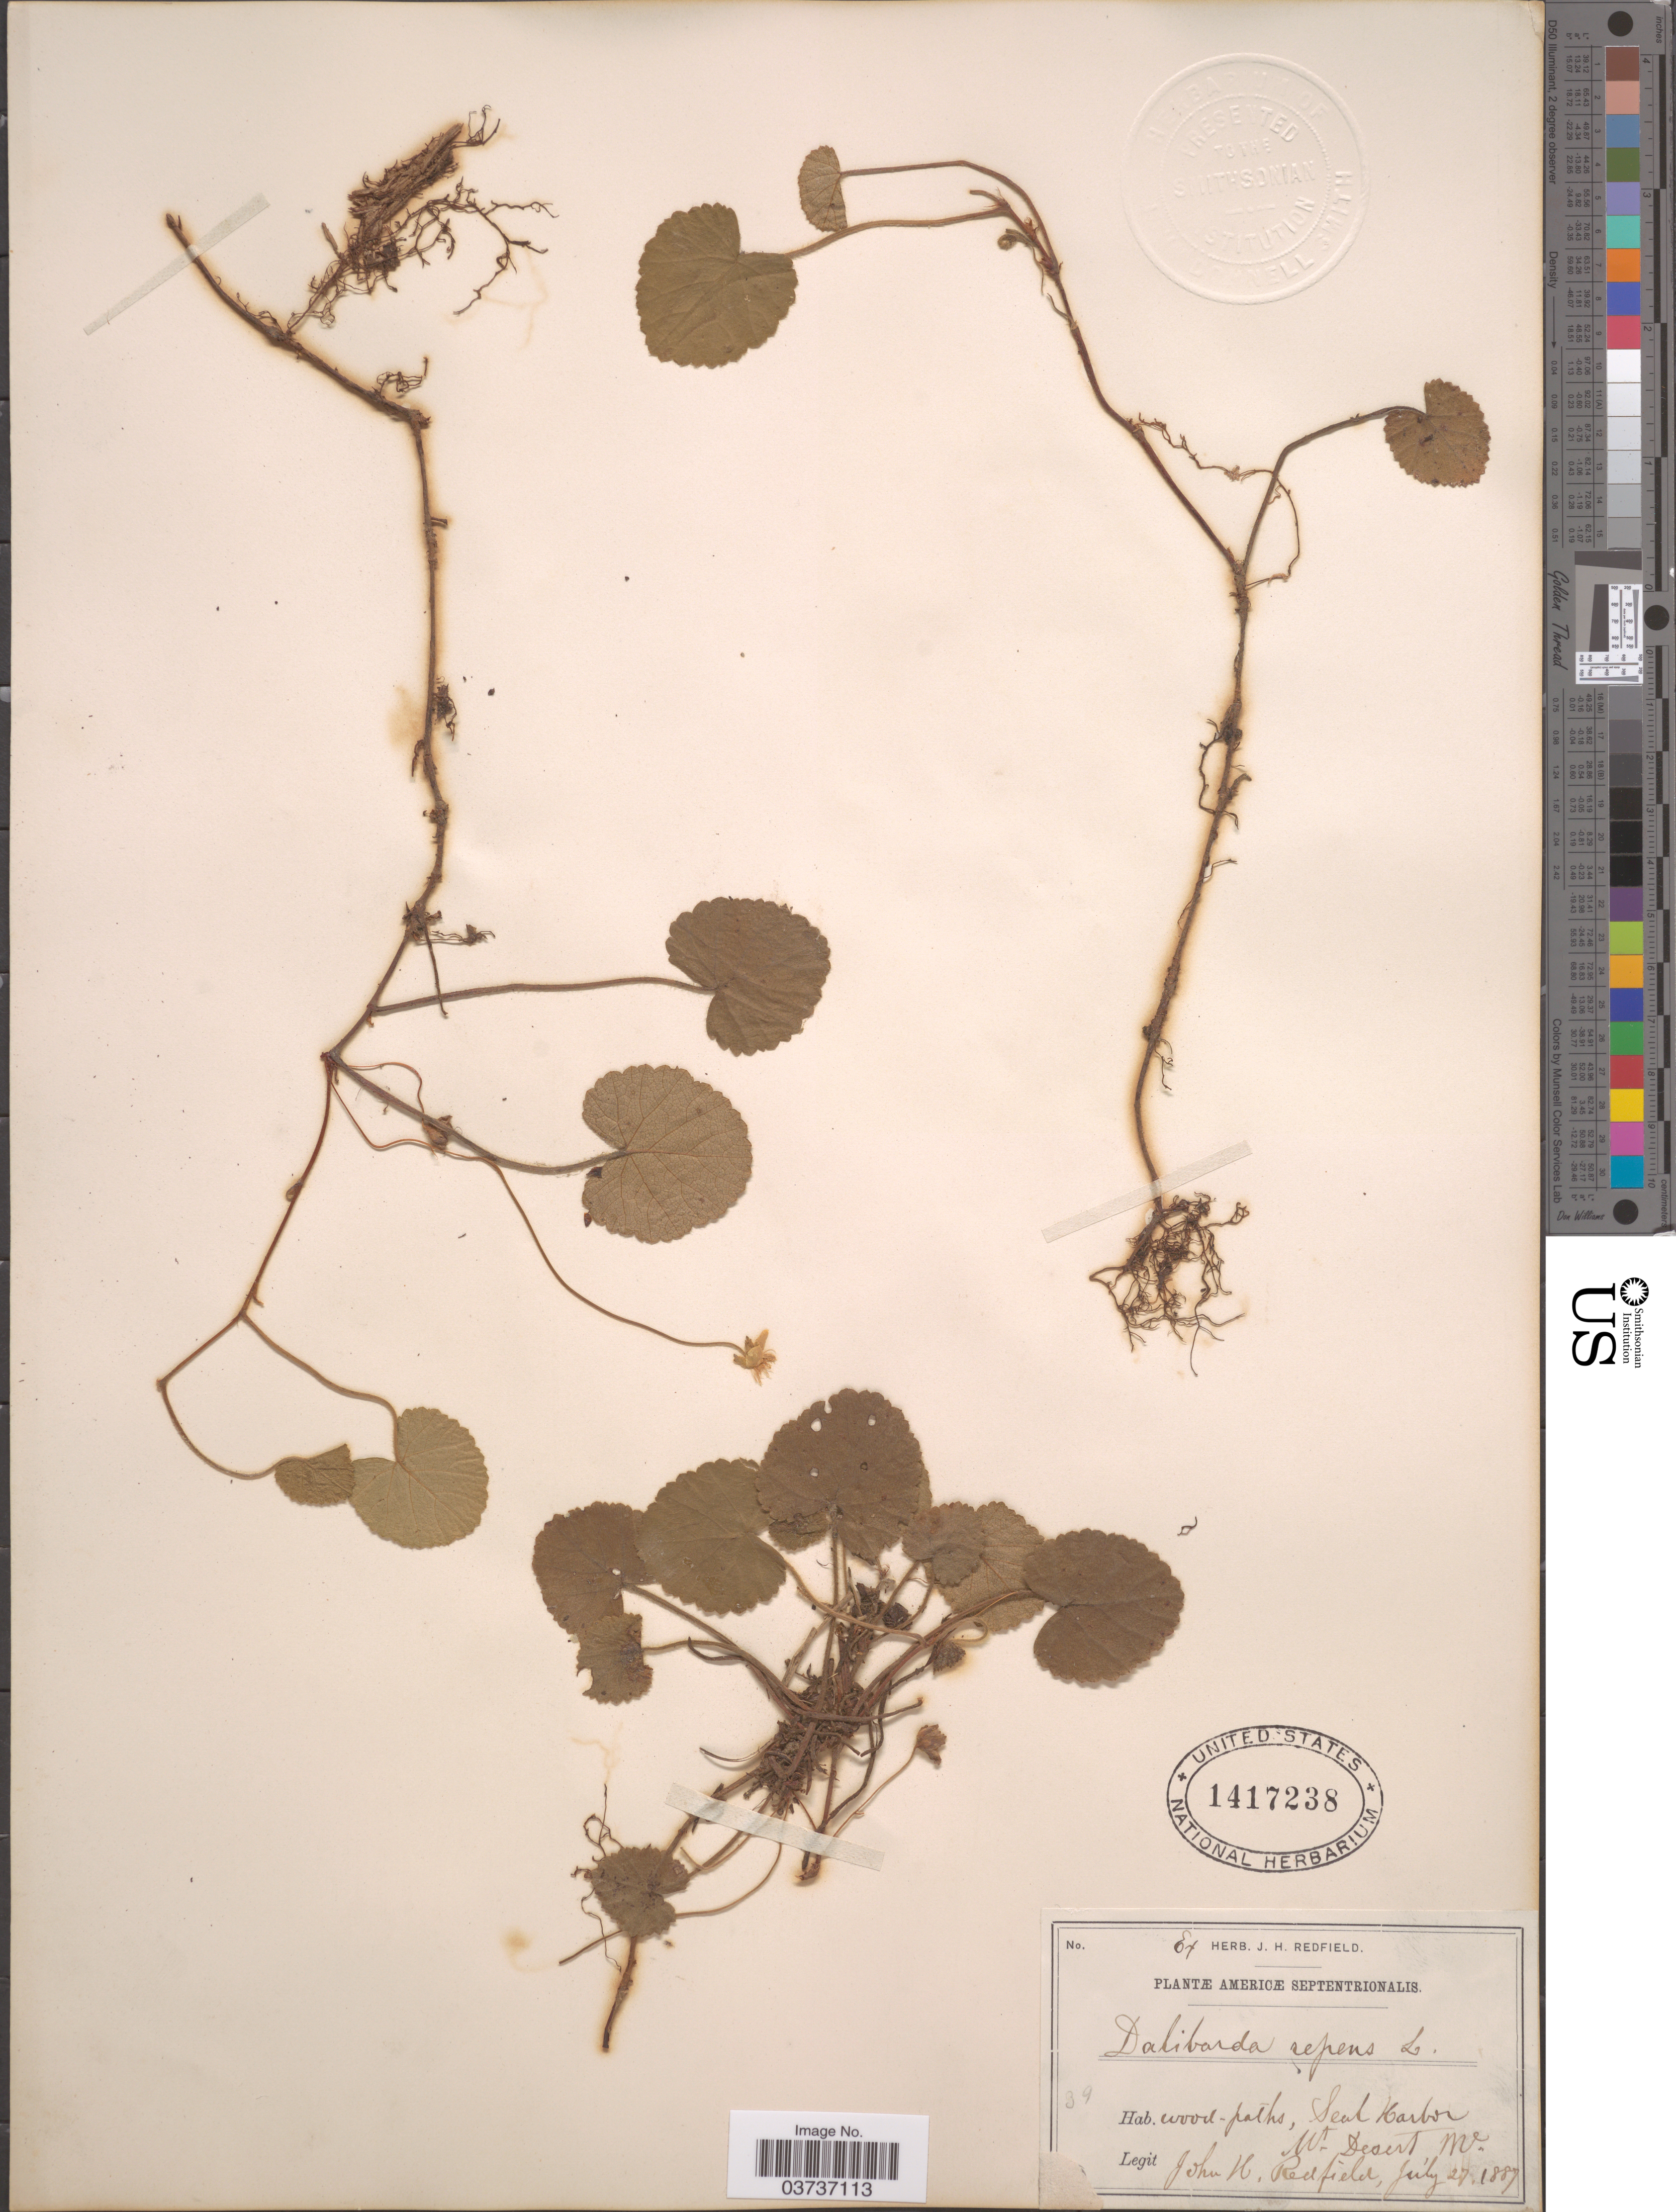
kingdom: Plantae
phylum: Tracheophyta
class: Magnoliopsida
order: Rosales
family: Rosaceae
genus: Dalibarda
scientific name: Dalibarda repens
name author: L.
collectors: J. Redfield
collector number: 39?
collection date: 1887-07-27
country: United States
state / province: Maine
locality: Seal Harbor. Mt. Desert.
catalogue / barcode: US 1417238